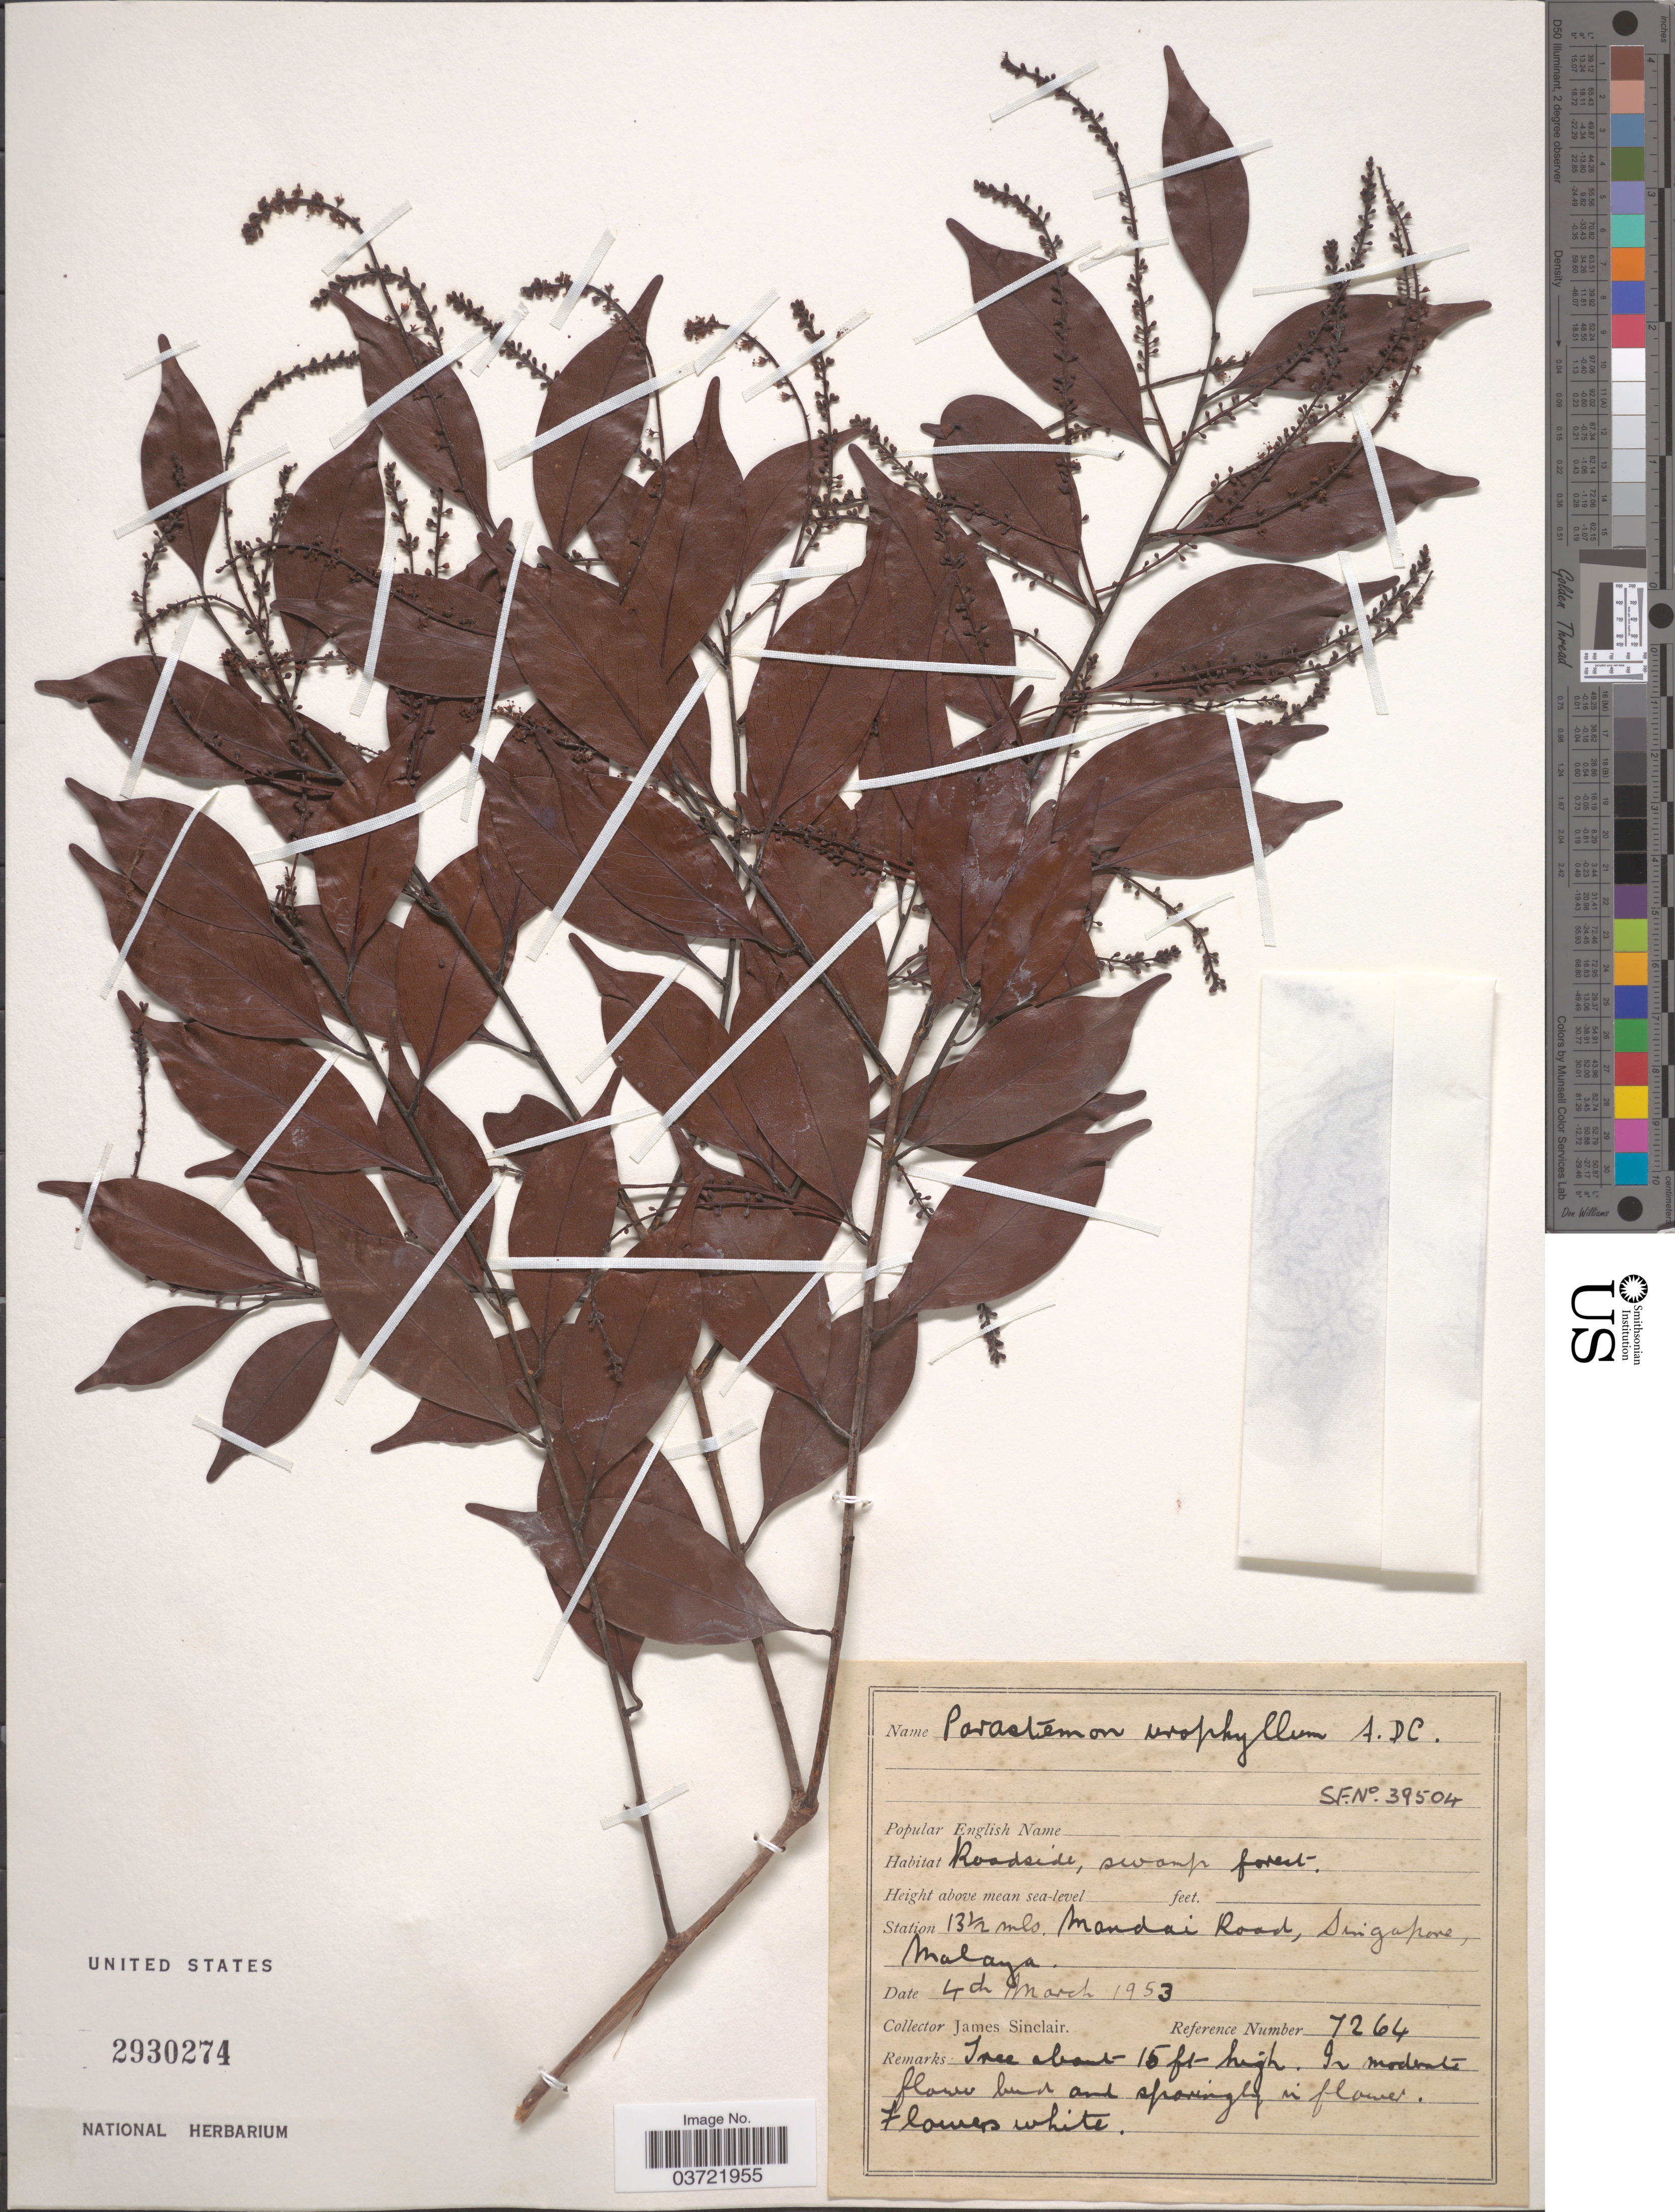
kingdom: Plantae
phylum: Tracheophyta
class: Magnoliopsida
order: Malpighiales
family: Chrysobalanaceae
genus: Parastemon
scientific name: Parastemon urophyllus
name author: (Wall. ex A. DC.) A. DC.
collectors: J. Sinclair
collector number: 7264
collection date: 1953-03-04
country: Singapore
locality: Station 13½ mls. Mandai Road, Malaya.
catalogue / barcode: US 2930274